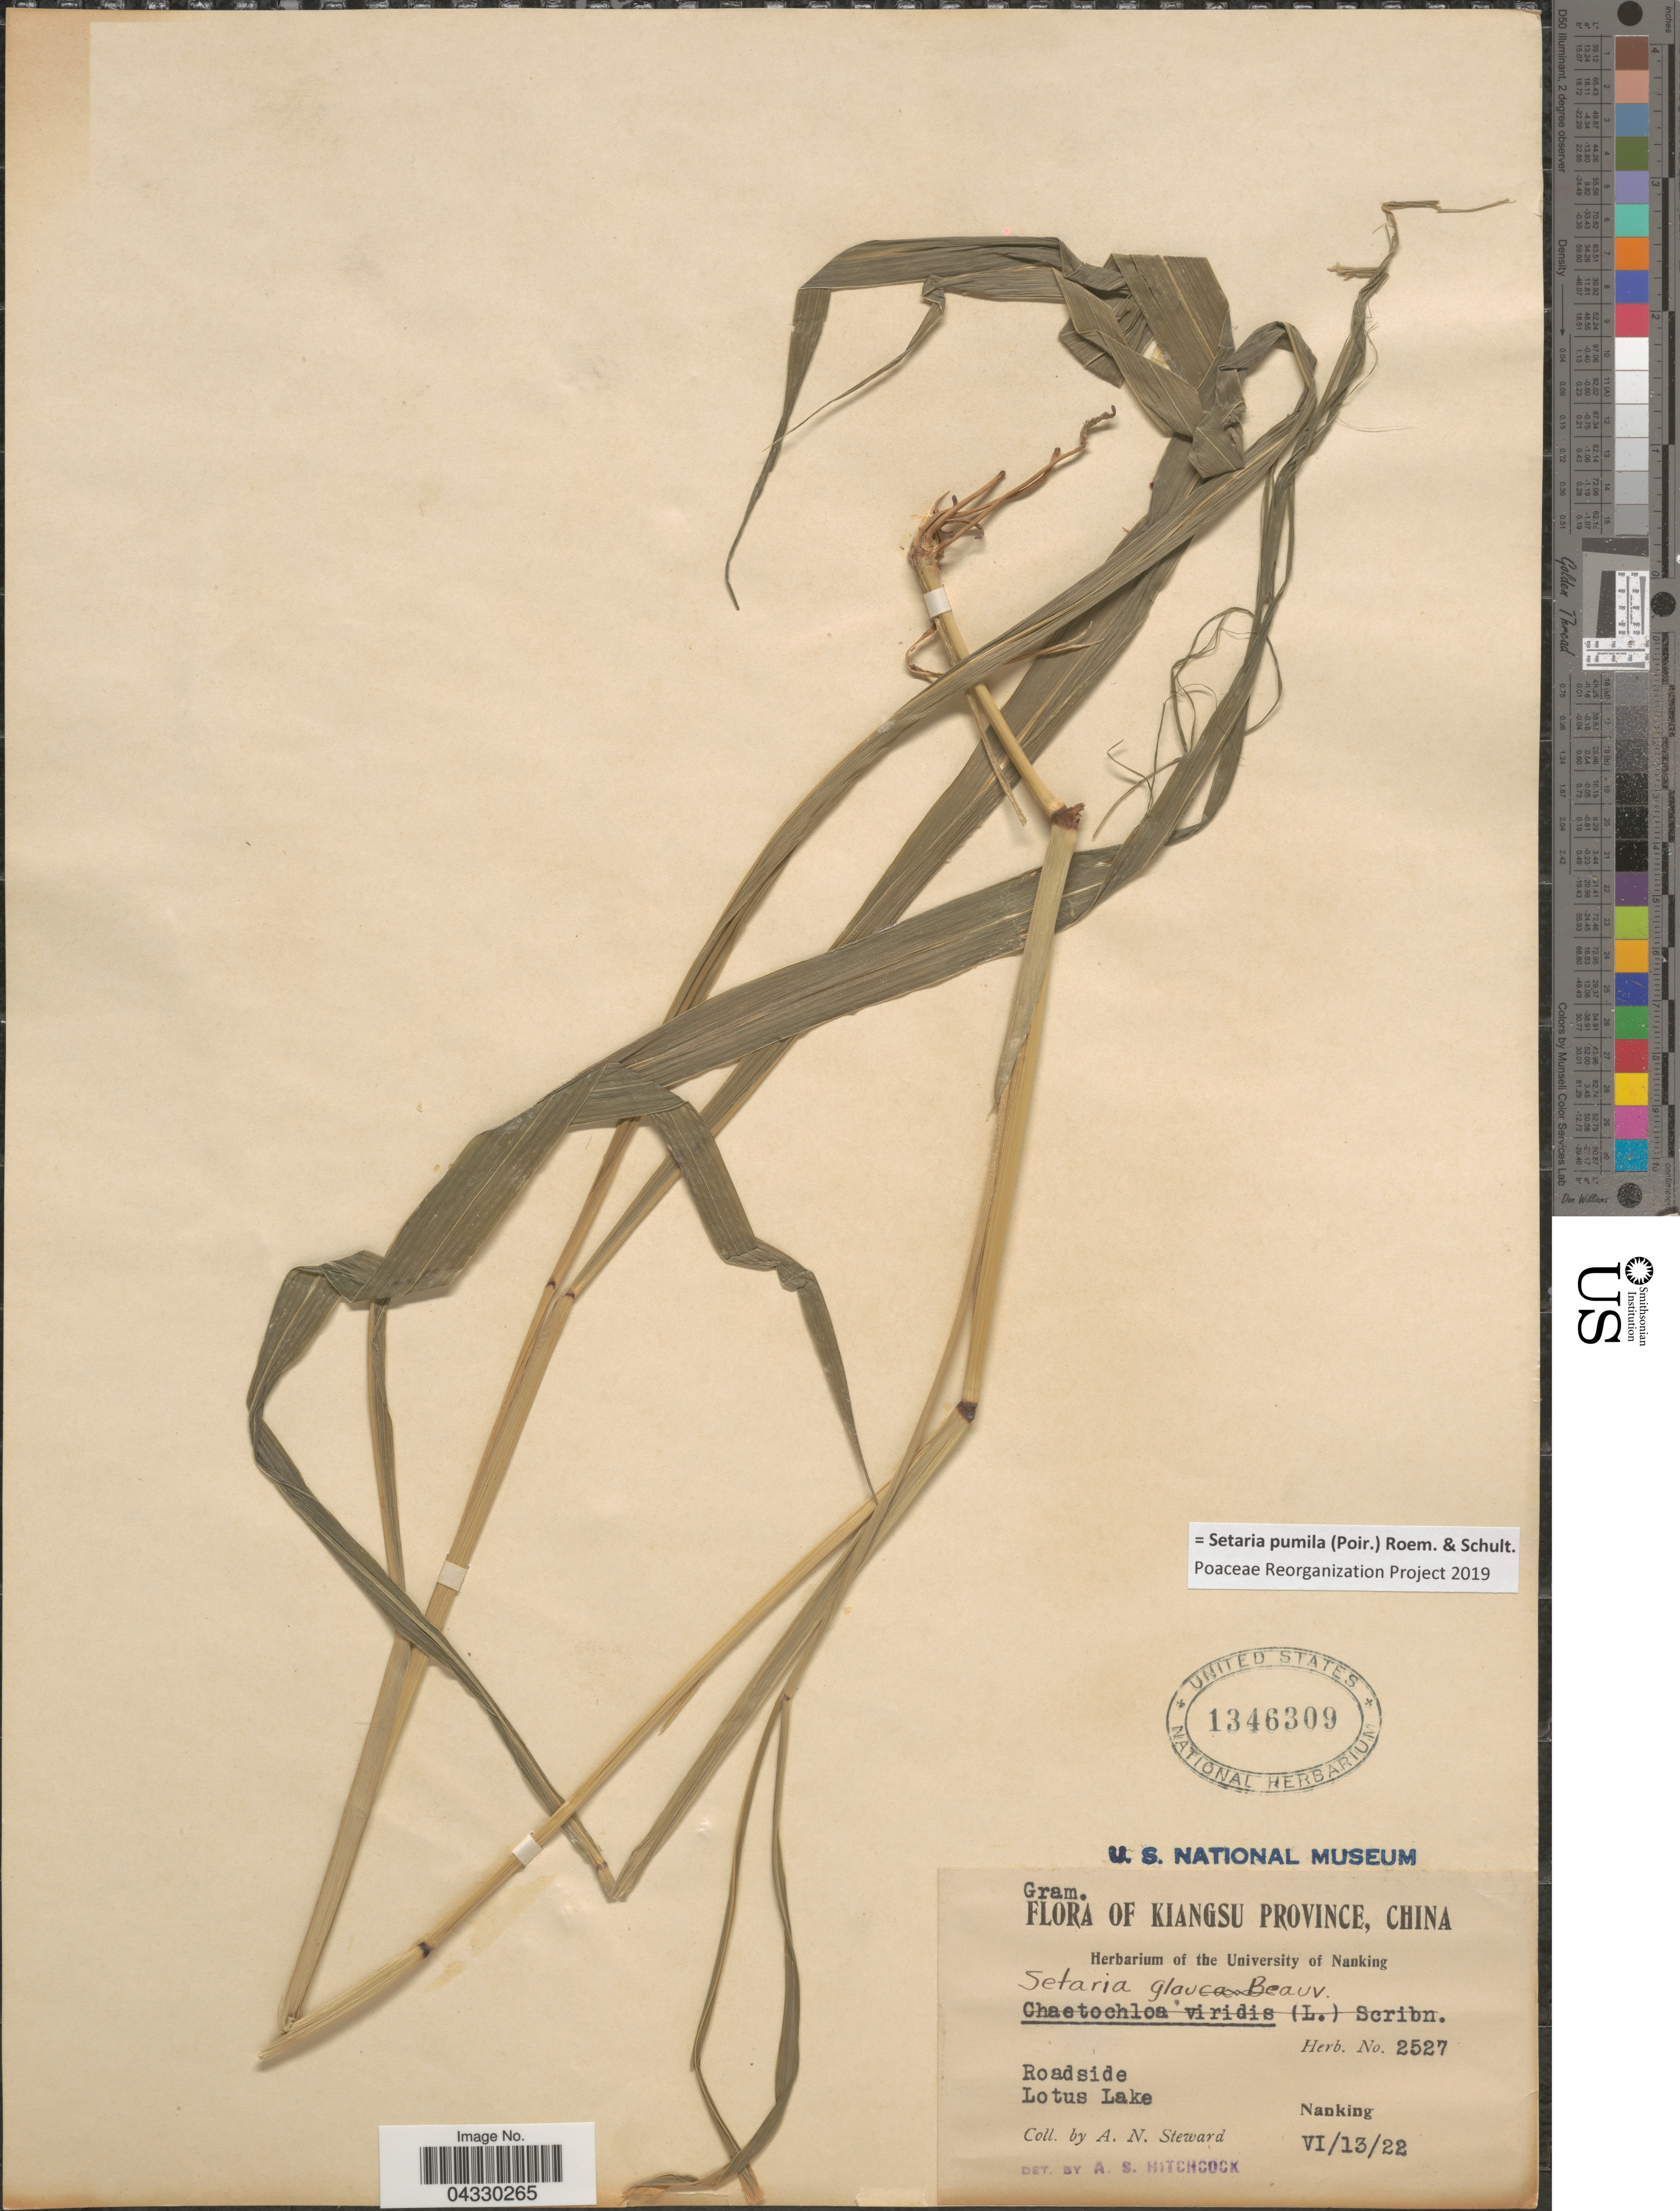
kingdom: Plantae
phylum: Tracheophyta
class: Liliopsida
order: Poales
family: Poaceae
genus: Setaria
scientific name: Setaria pumila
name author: (Poir.) Roem. & Schult.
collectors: A. N. Steward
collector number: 2527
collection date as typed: Transcribed d/m/y: 13/6/22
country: China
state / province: Jiangsu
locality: Kiangsu Province. Roadside. Lotus Lake. Nanking.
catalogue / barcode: US 1346309